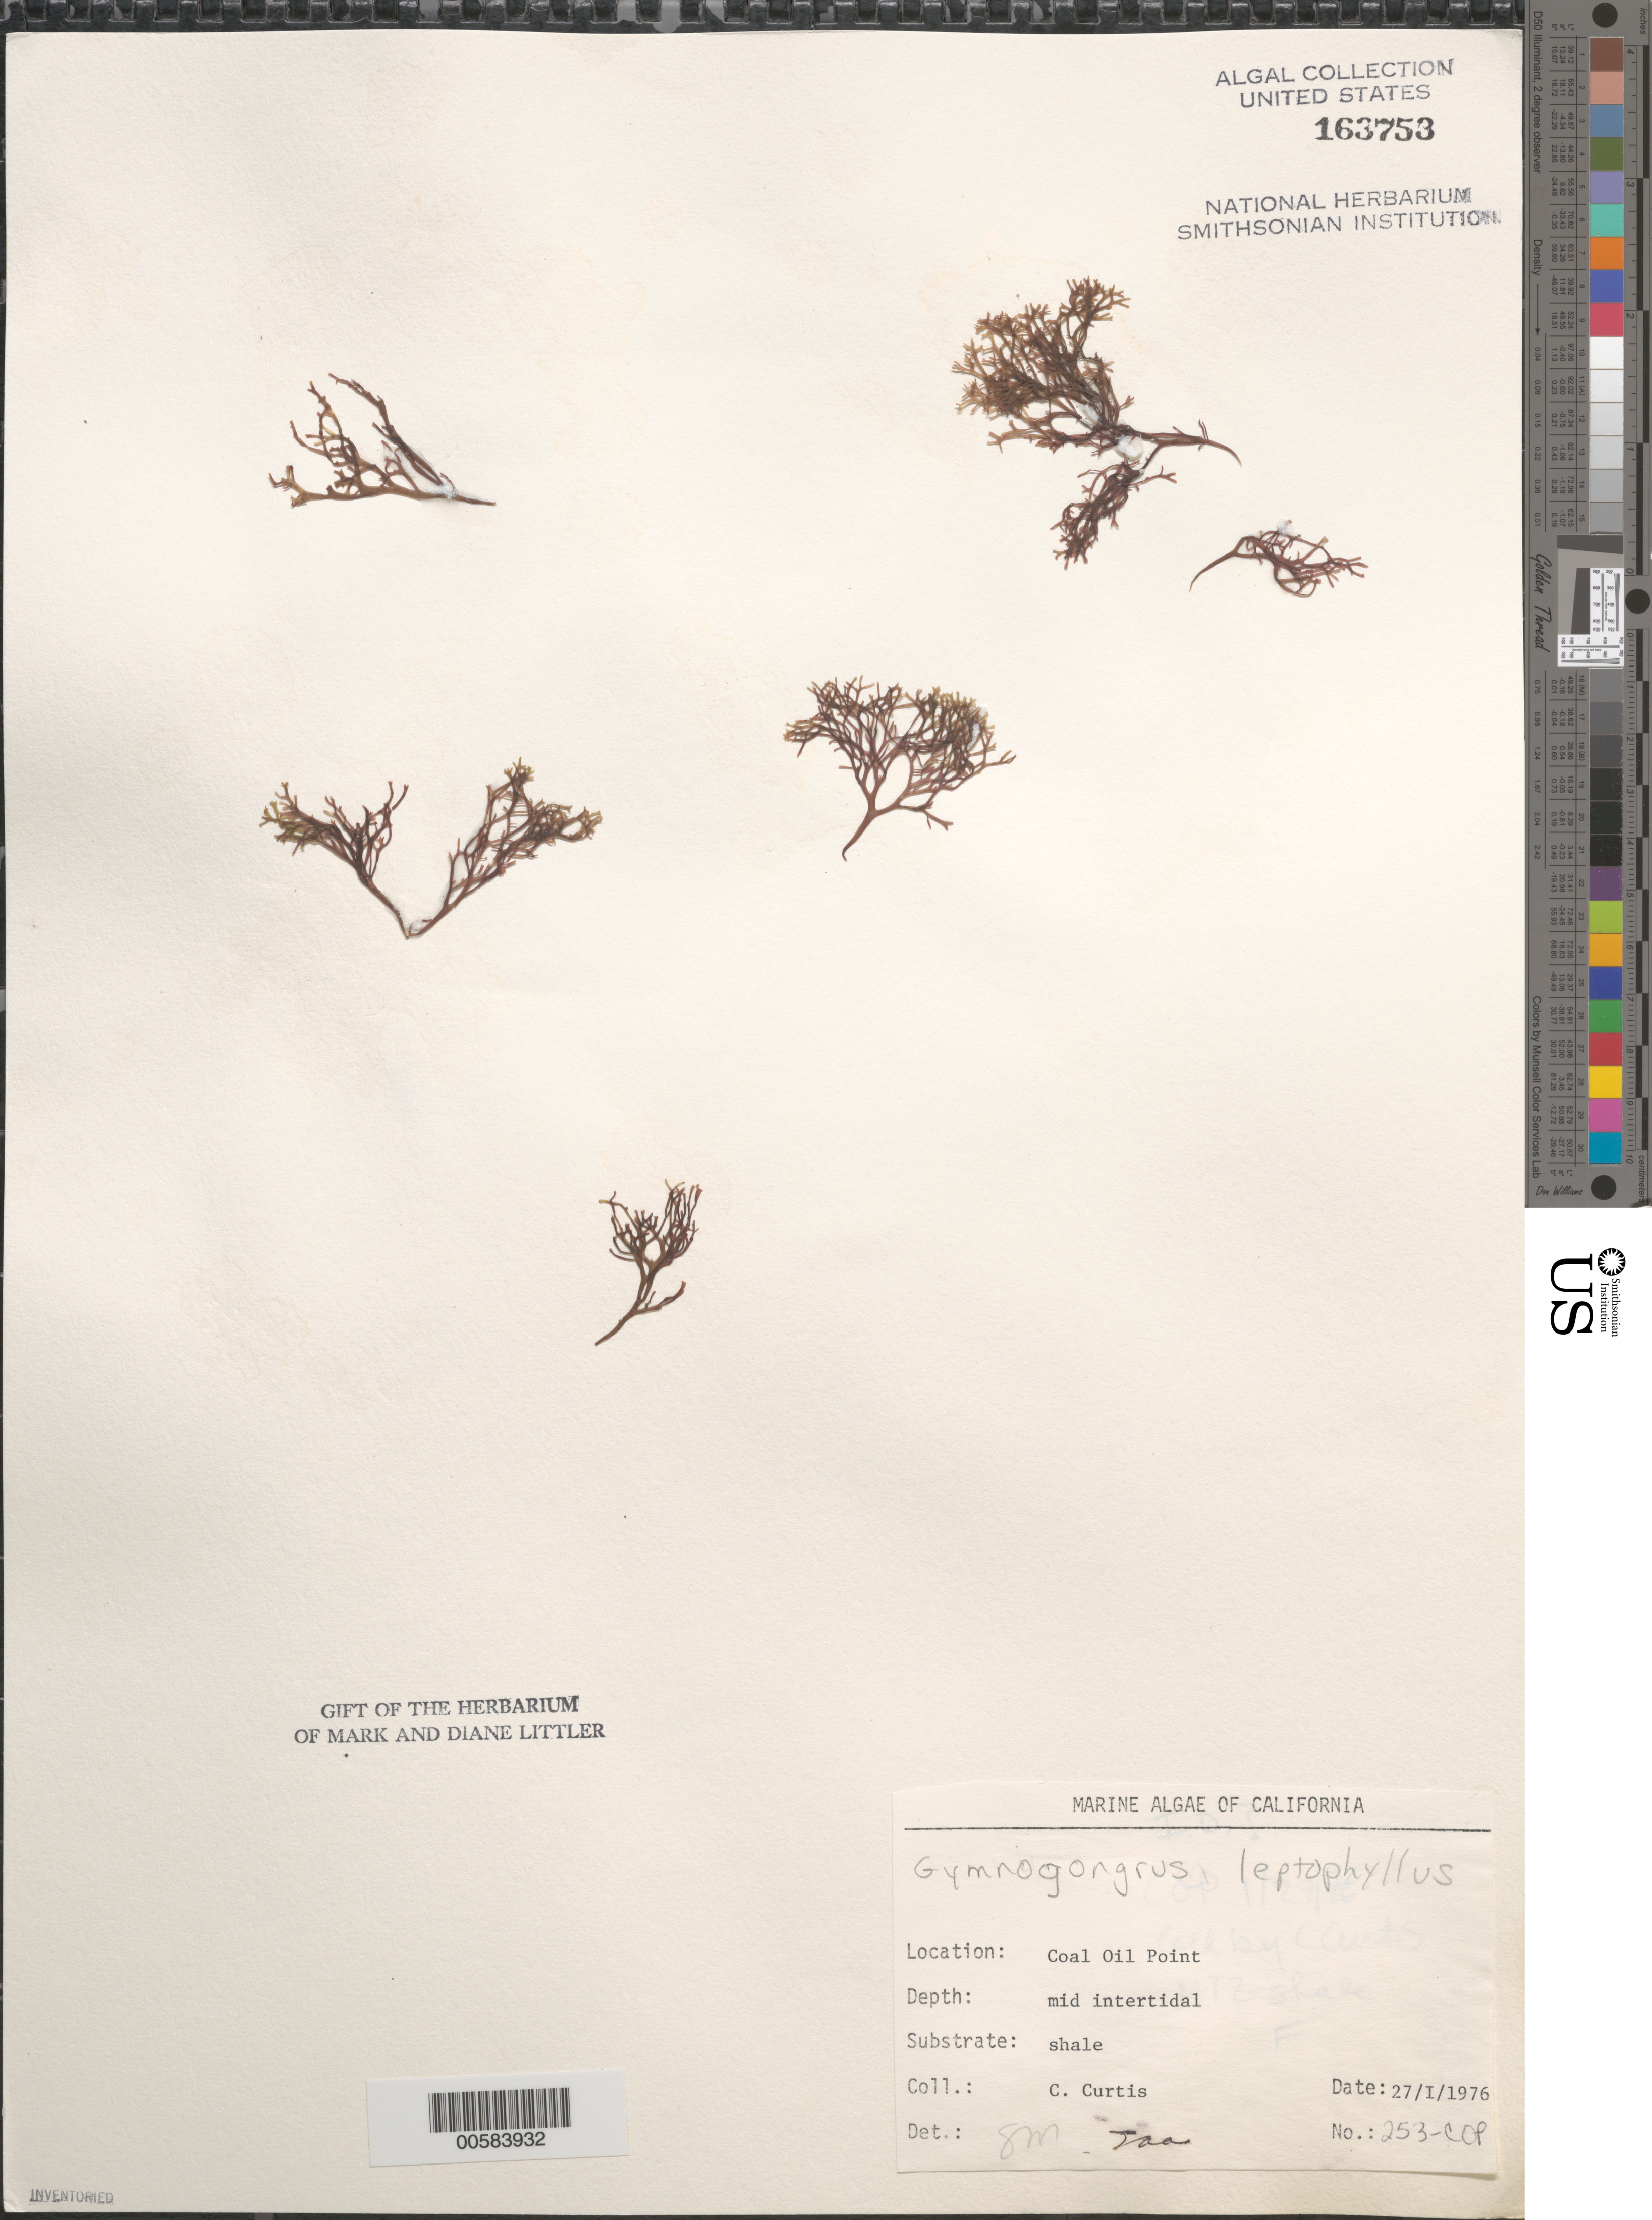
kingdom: Plantae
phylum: Rhodophyta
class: Florideophyceae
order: Gigartinales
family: Phyllophoraceae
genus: Besa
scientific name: Besa leptophylla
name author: (J. Agardh) M.S.Calderon & K.A. Miller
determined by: Algae name updating Project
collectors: C. Curtis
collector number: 253-cop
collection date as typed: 27 Jan 1976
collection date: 1976-01-27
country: United States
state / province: California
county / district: Santa Barbara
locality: Coal Oil Point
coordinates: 34 24'27"N, 119 52'40"W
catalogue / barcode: US 163753